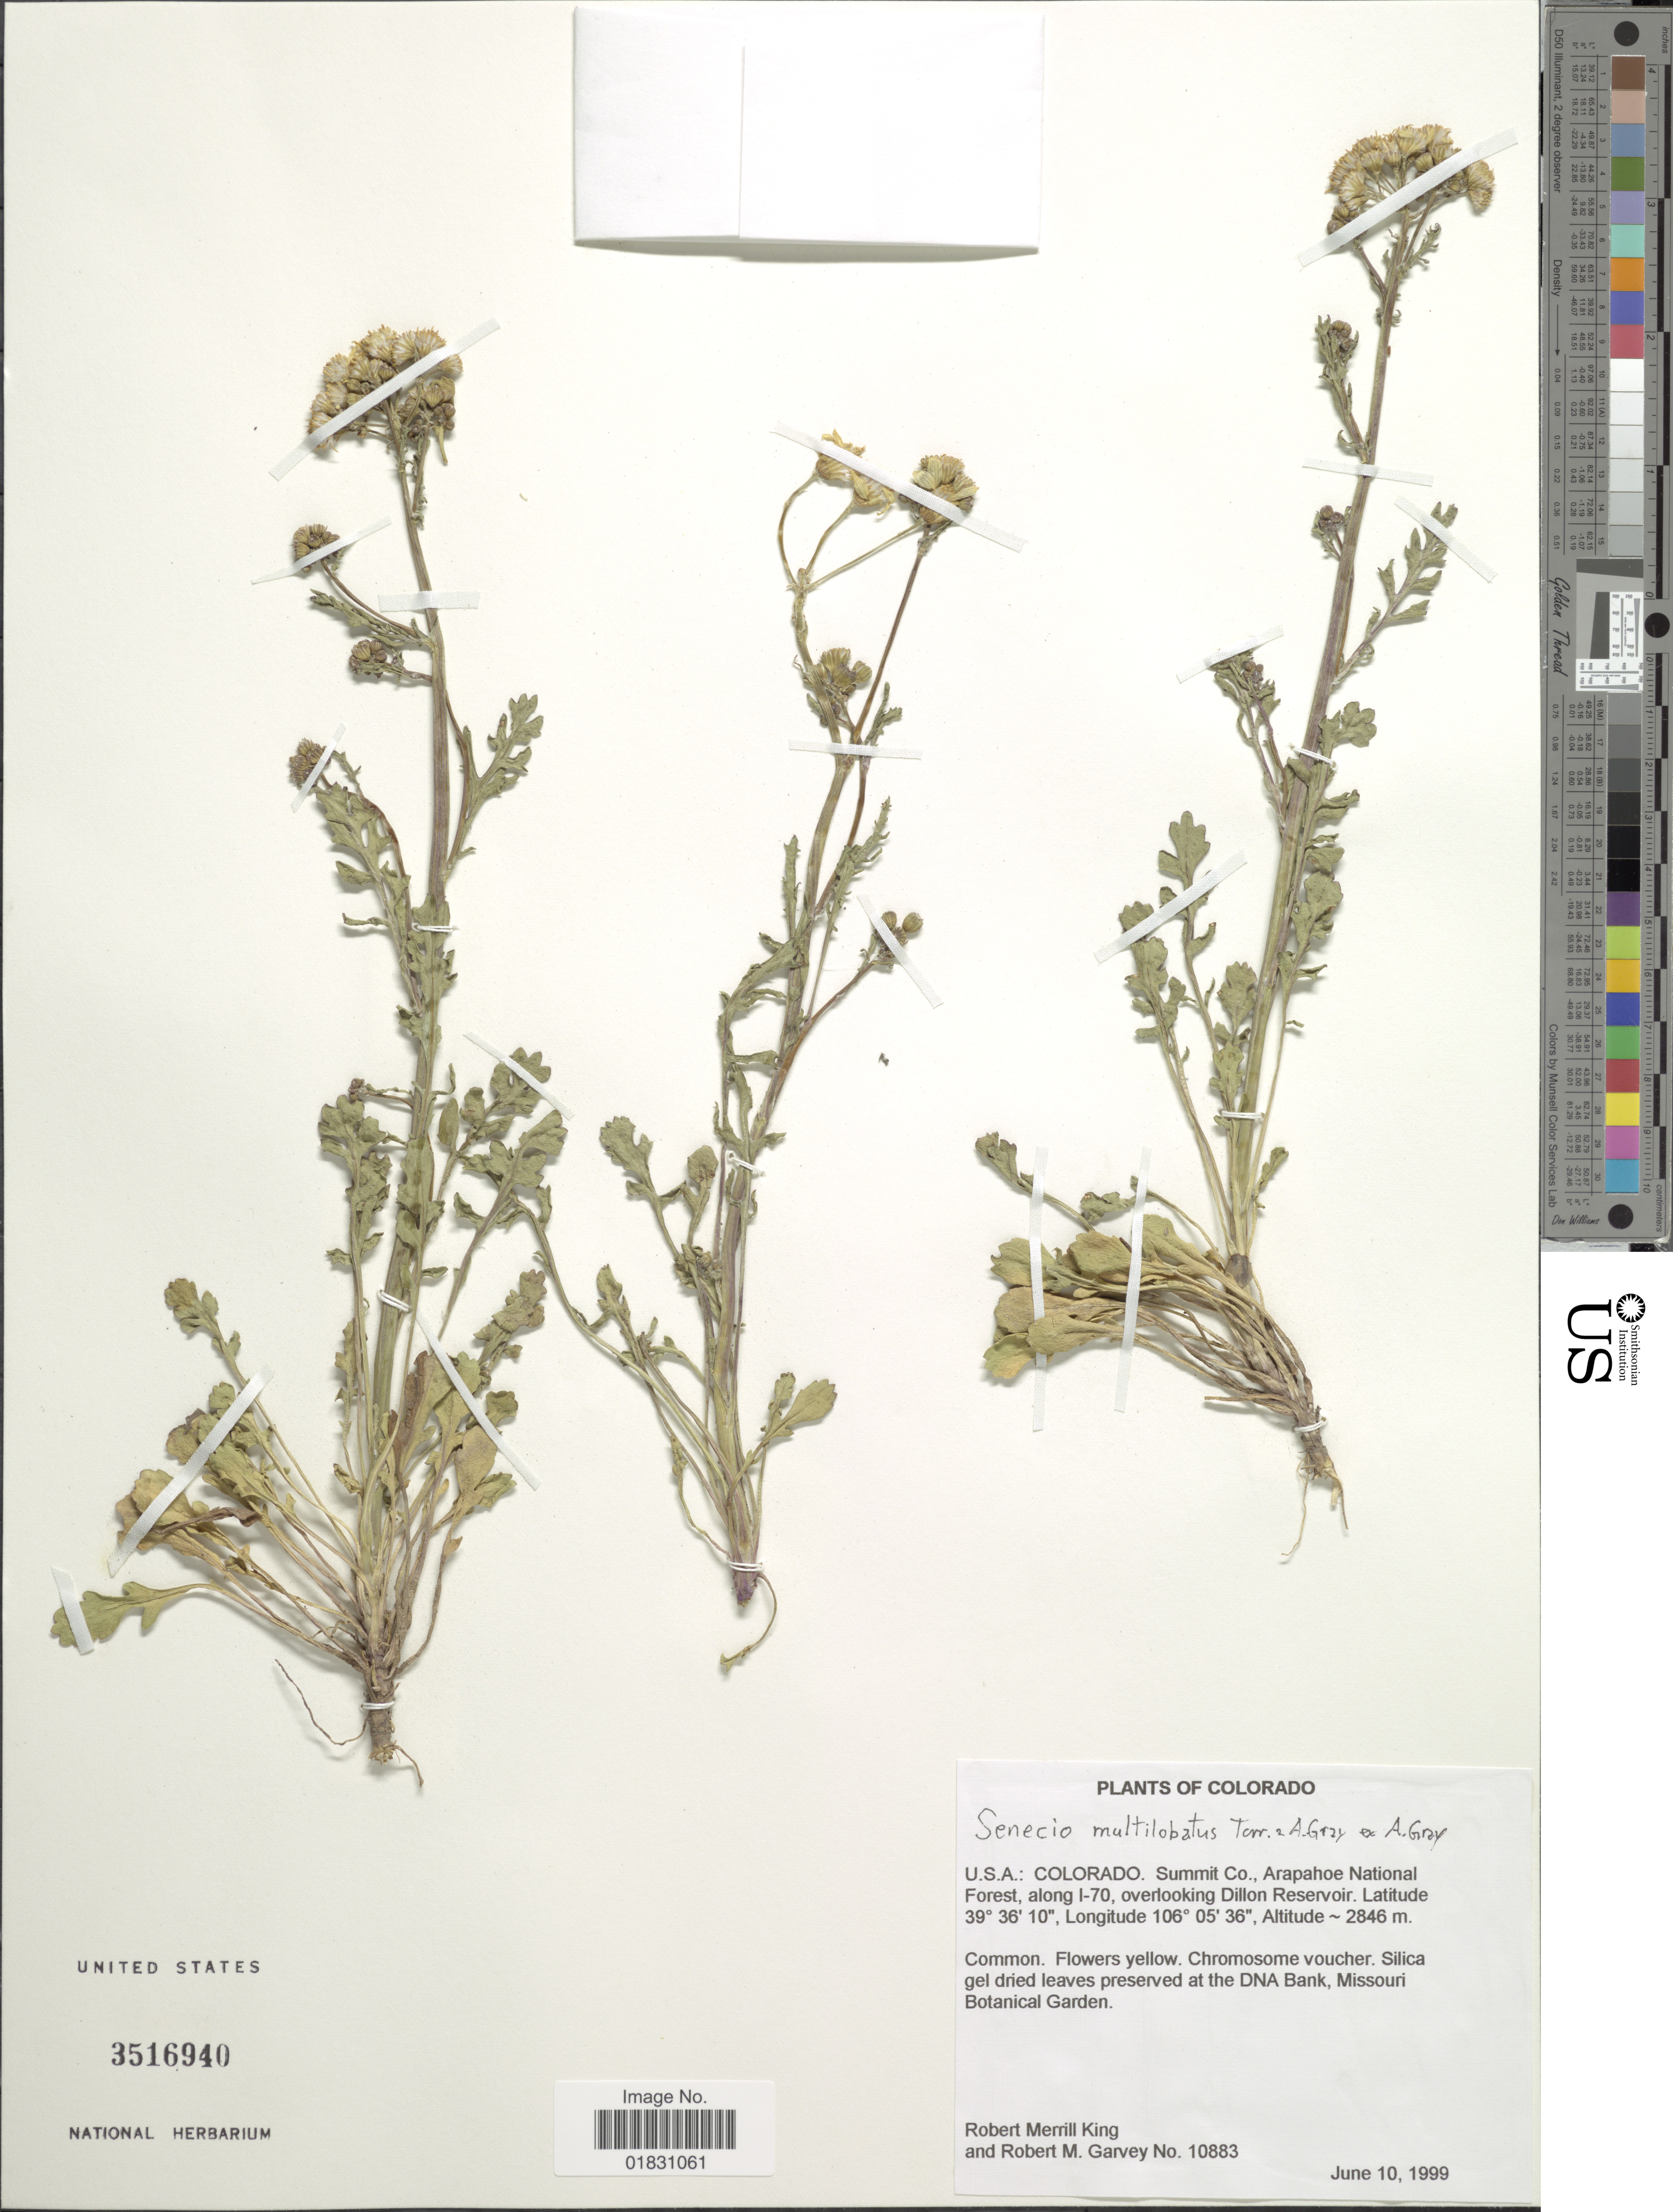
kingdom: Plantae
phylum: Tracheophyta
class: Magnoliopsida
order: Asterales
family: Asteraceae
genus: Packera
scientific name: Packera multilobata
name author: (Torr. & A. Gray) W.A. Weber & Á. Löve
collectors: R. M. King & R. Garvey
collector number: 10883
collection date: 1999-06-10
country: United States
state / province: Colorado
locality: Summit Co., Arapahoe National Forest, along I-70, overlooking Dillon Reservoir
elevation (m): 2846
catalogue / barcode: US 3516940